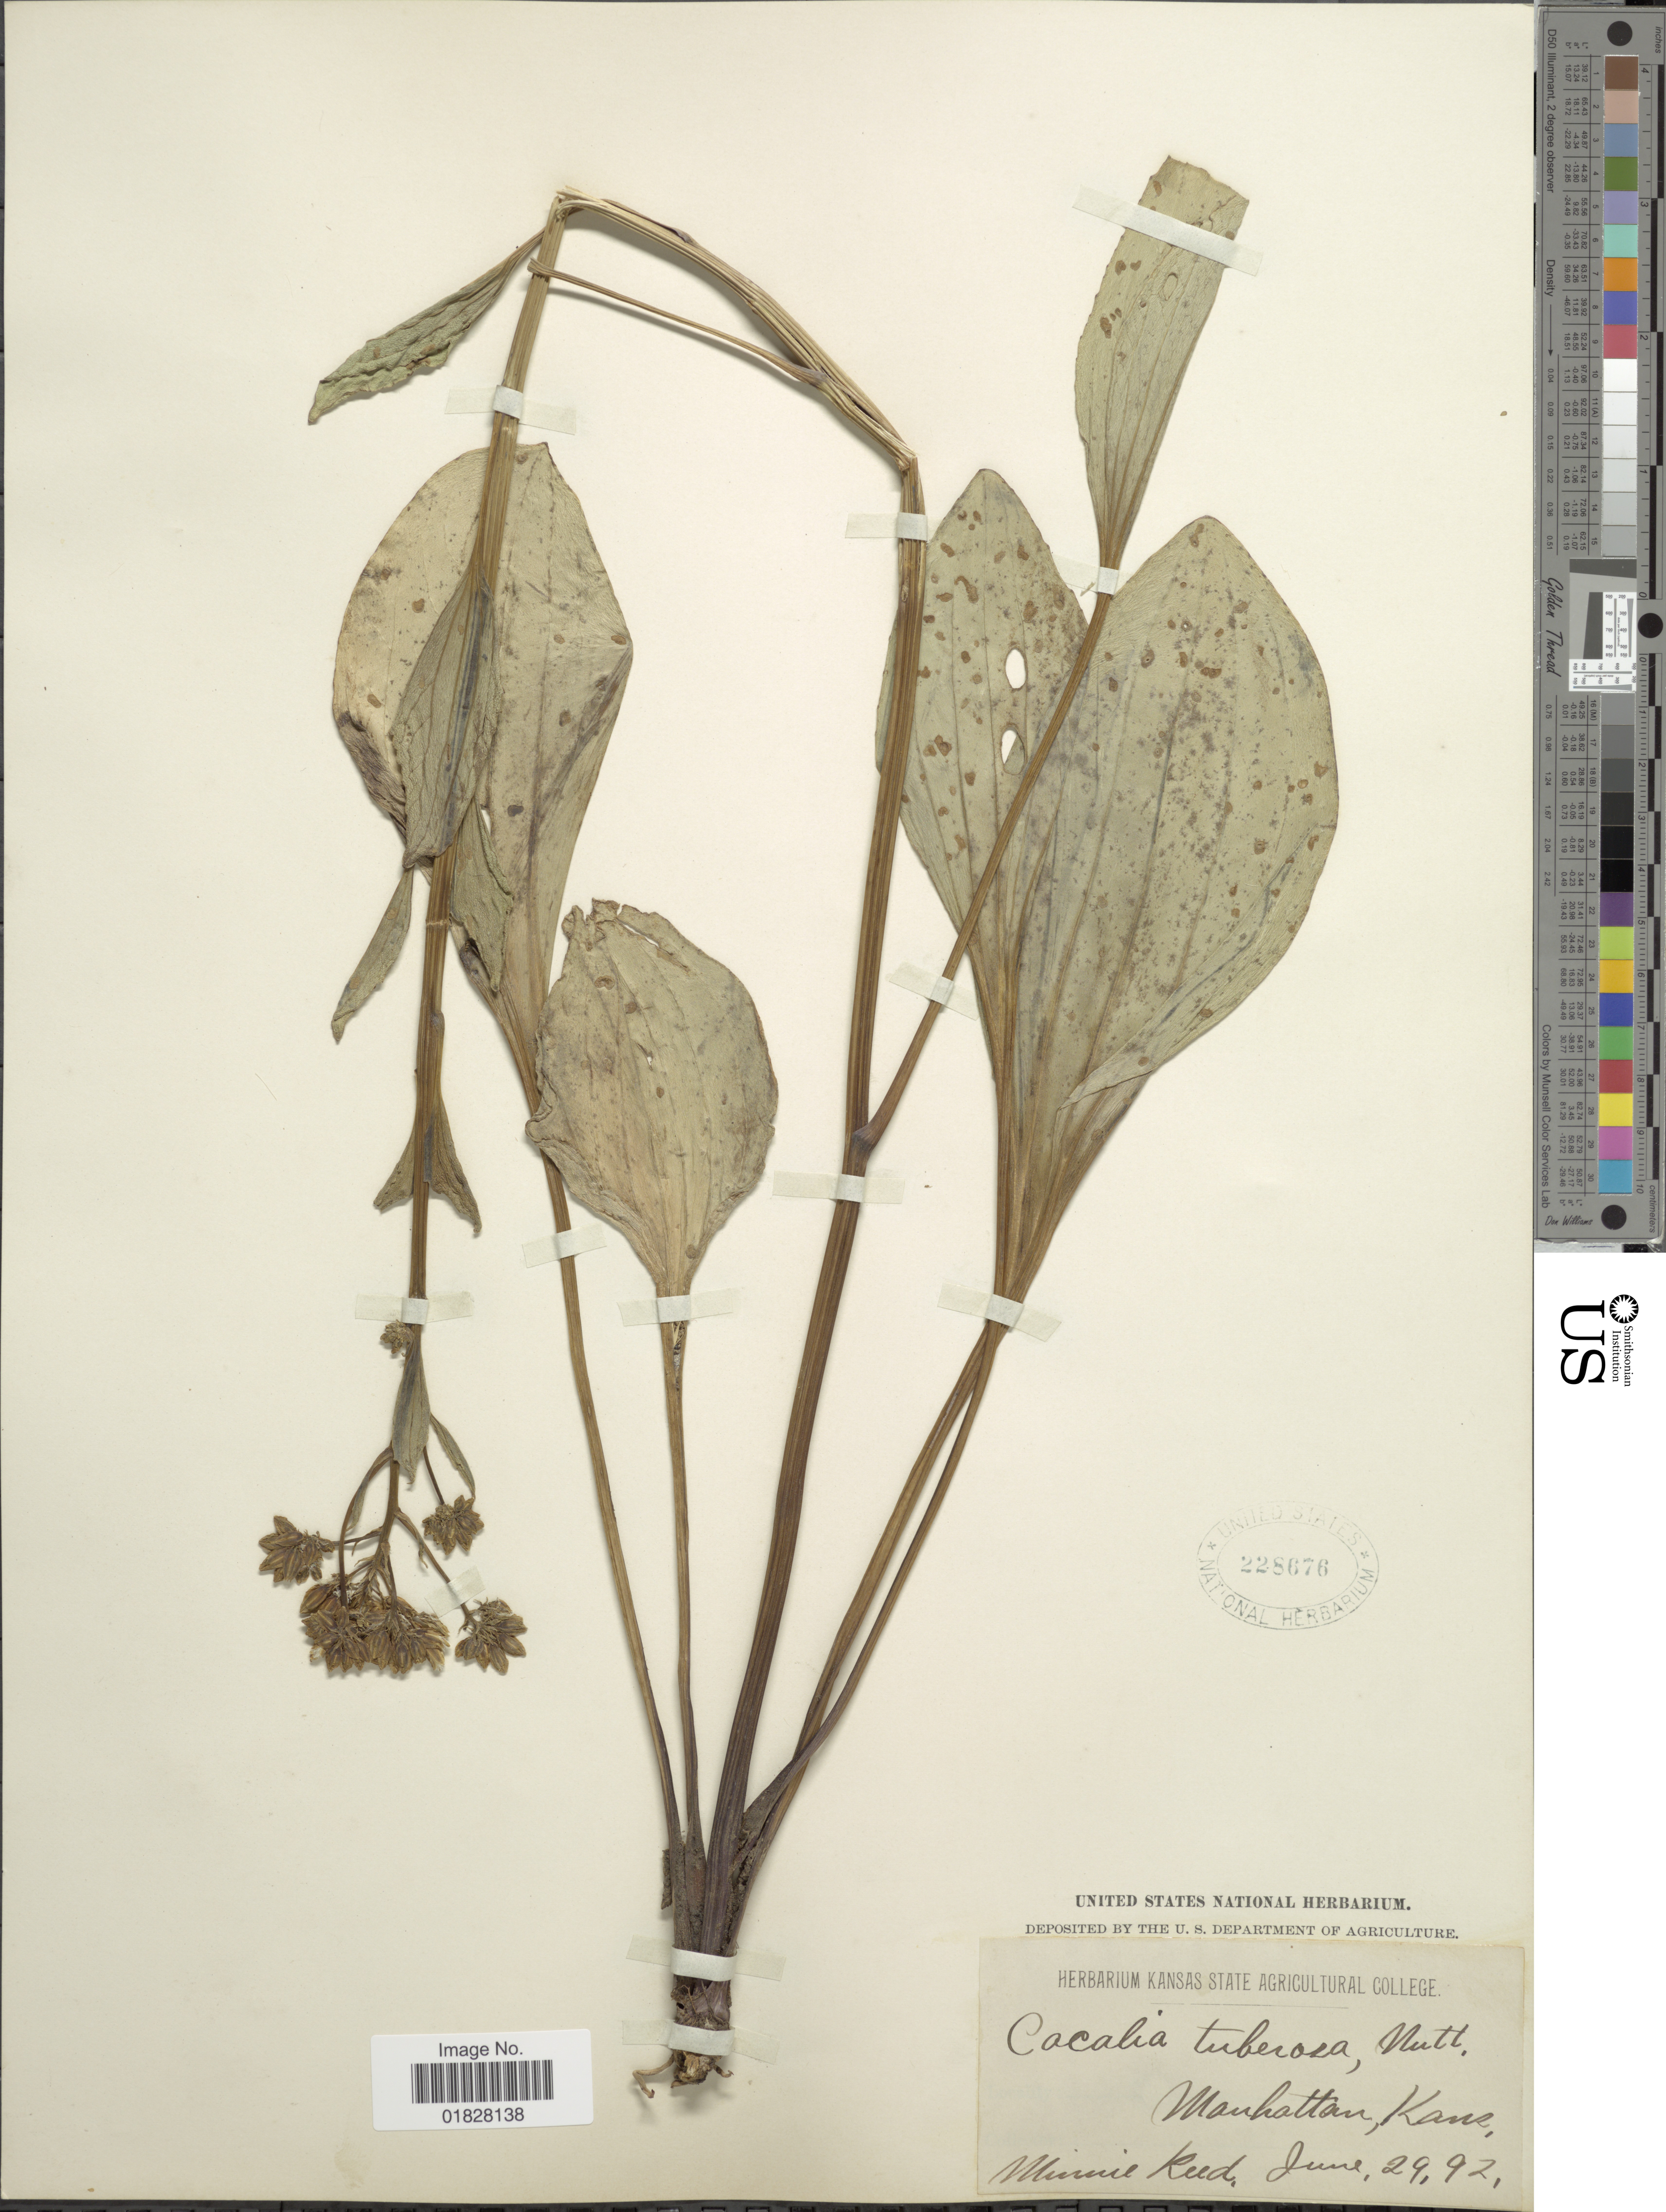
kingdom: Plantae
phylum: Tracheophyta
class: Magnoliopsida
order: Asterales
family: Asteraceae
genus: Arnoglossum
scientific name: Arnoglossum plantagineum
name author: Raf.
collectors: M. Reed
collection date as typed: Transcribed d/m/y: 29/6/92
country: United States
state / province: Kansas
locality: Manhattan, Kans.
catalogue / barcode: US 228676